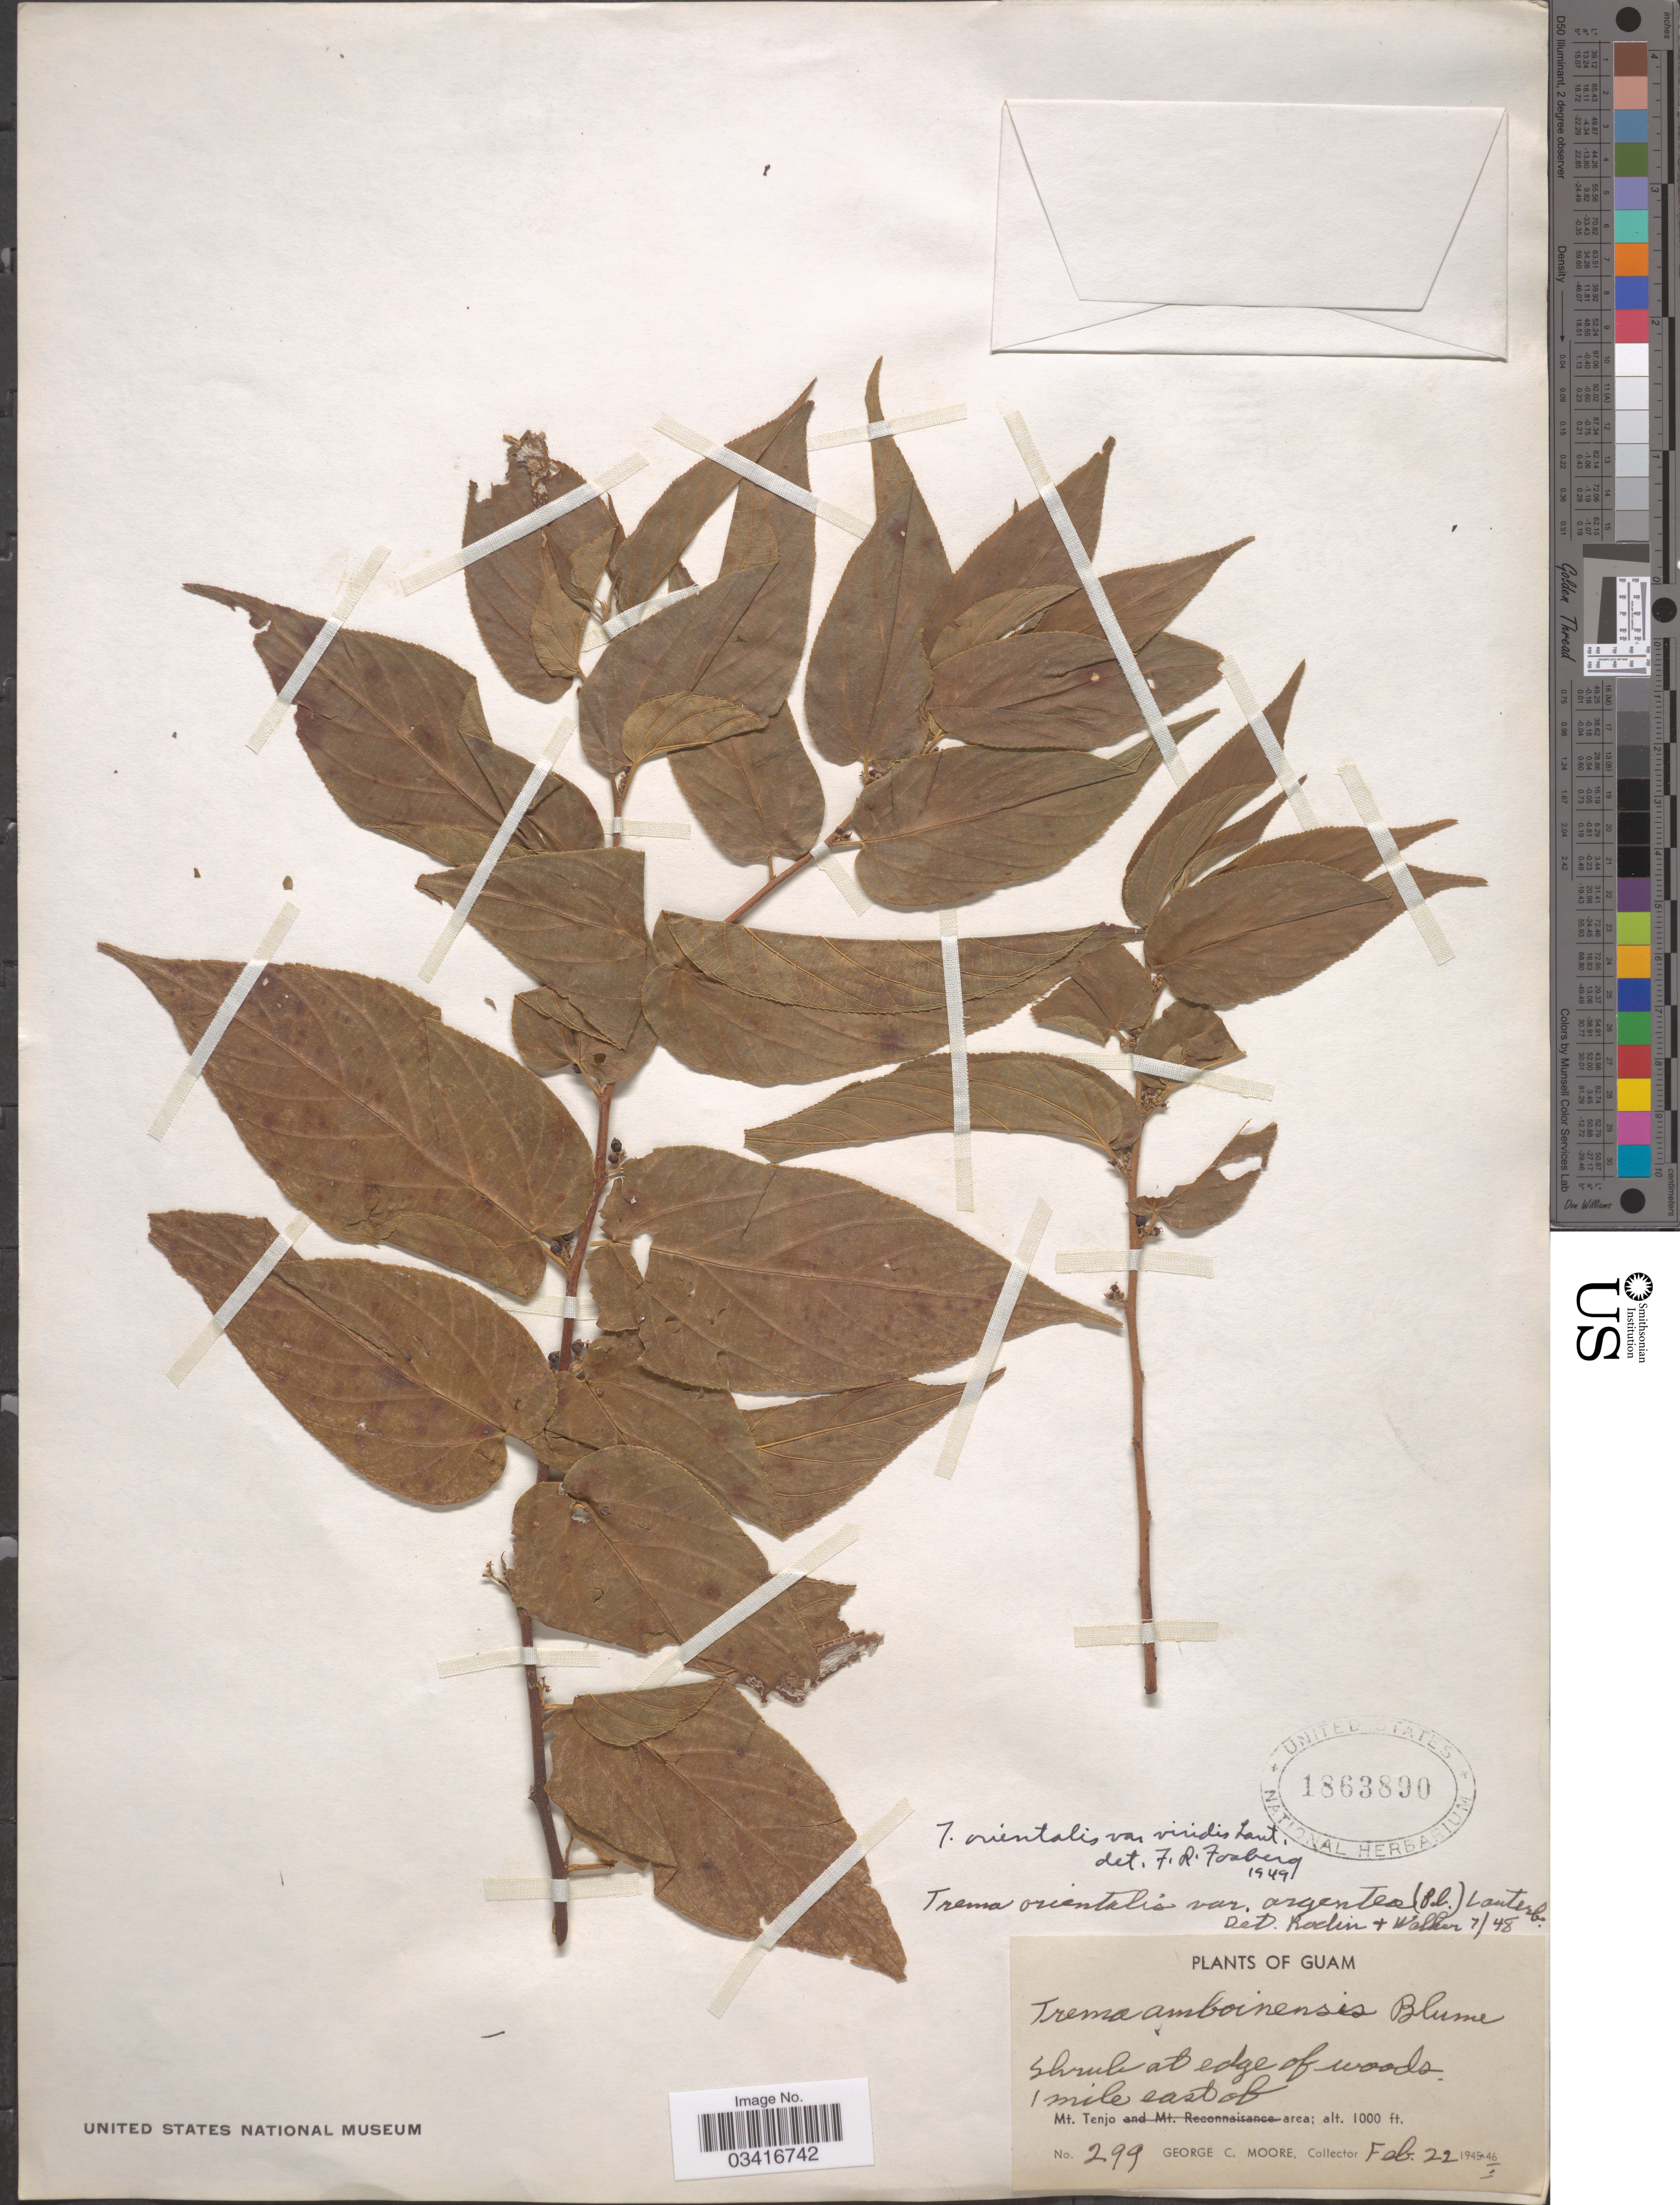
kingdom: Plantae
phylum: Tracheophyta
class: Magnoliopsida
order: Rosales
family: Cannabaceae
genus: Trema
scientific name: Trema orientale var. argentea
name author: (Planch.) Lauterb.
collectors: G. C. Moore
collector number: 299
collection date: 1946-02-22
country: Guam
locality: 1 mile east of Mt. Tenjo.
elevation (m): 305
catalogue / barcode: US 1863890